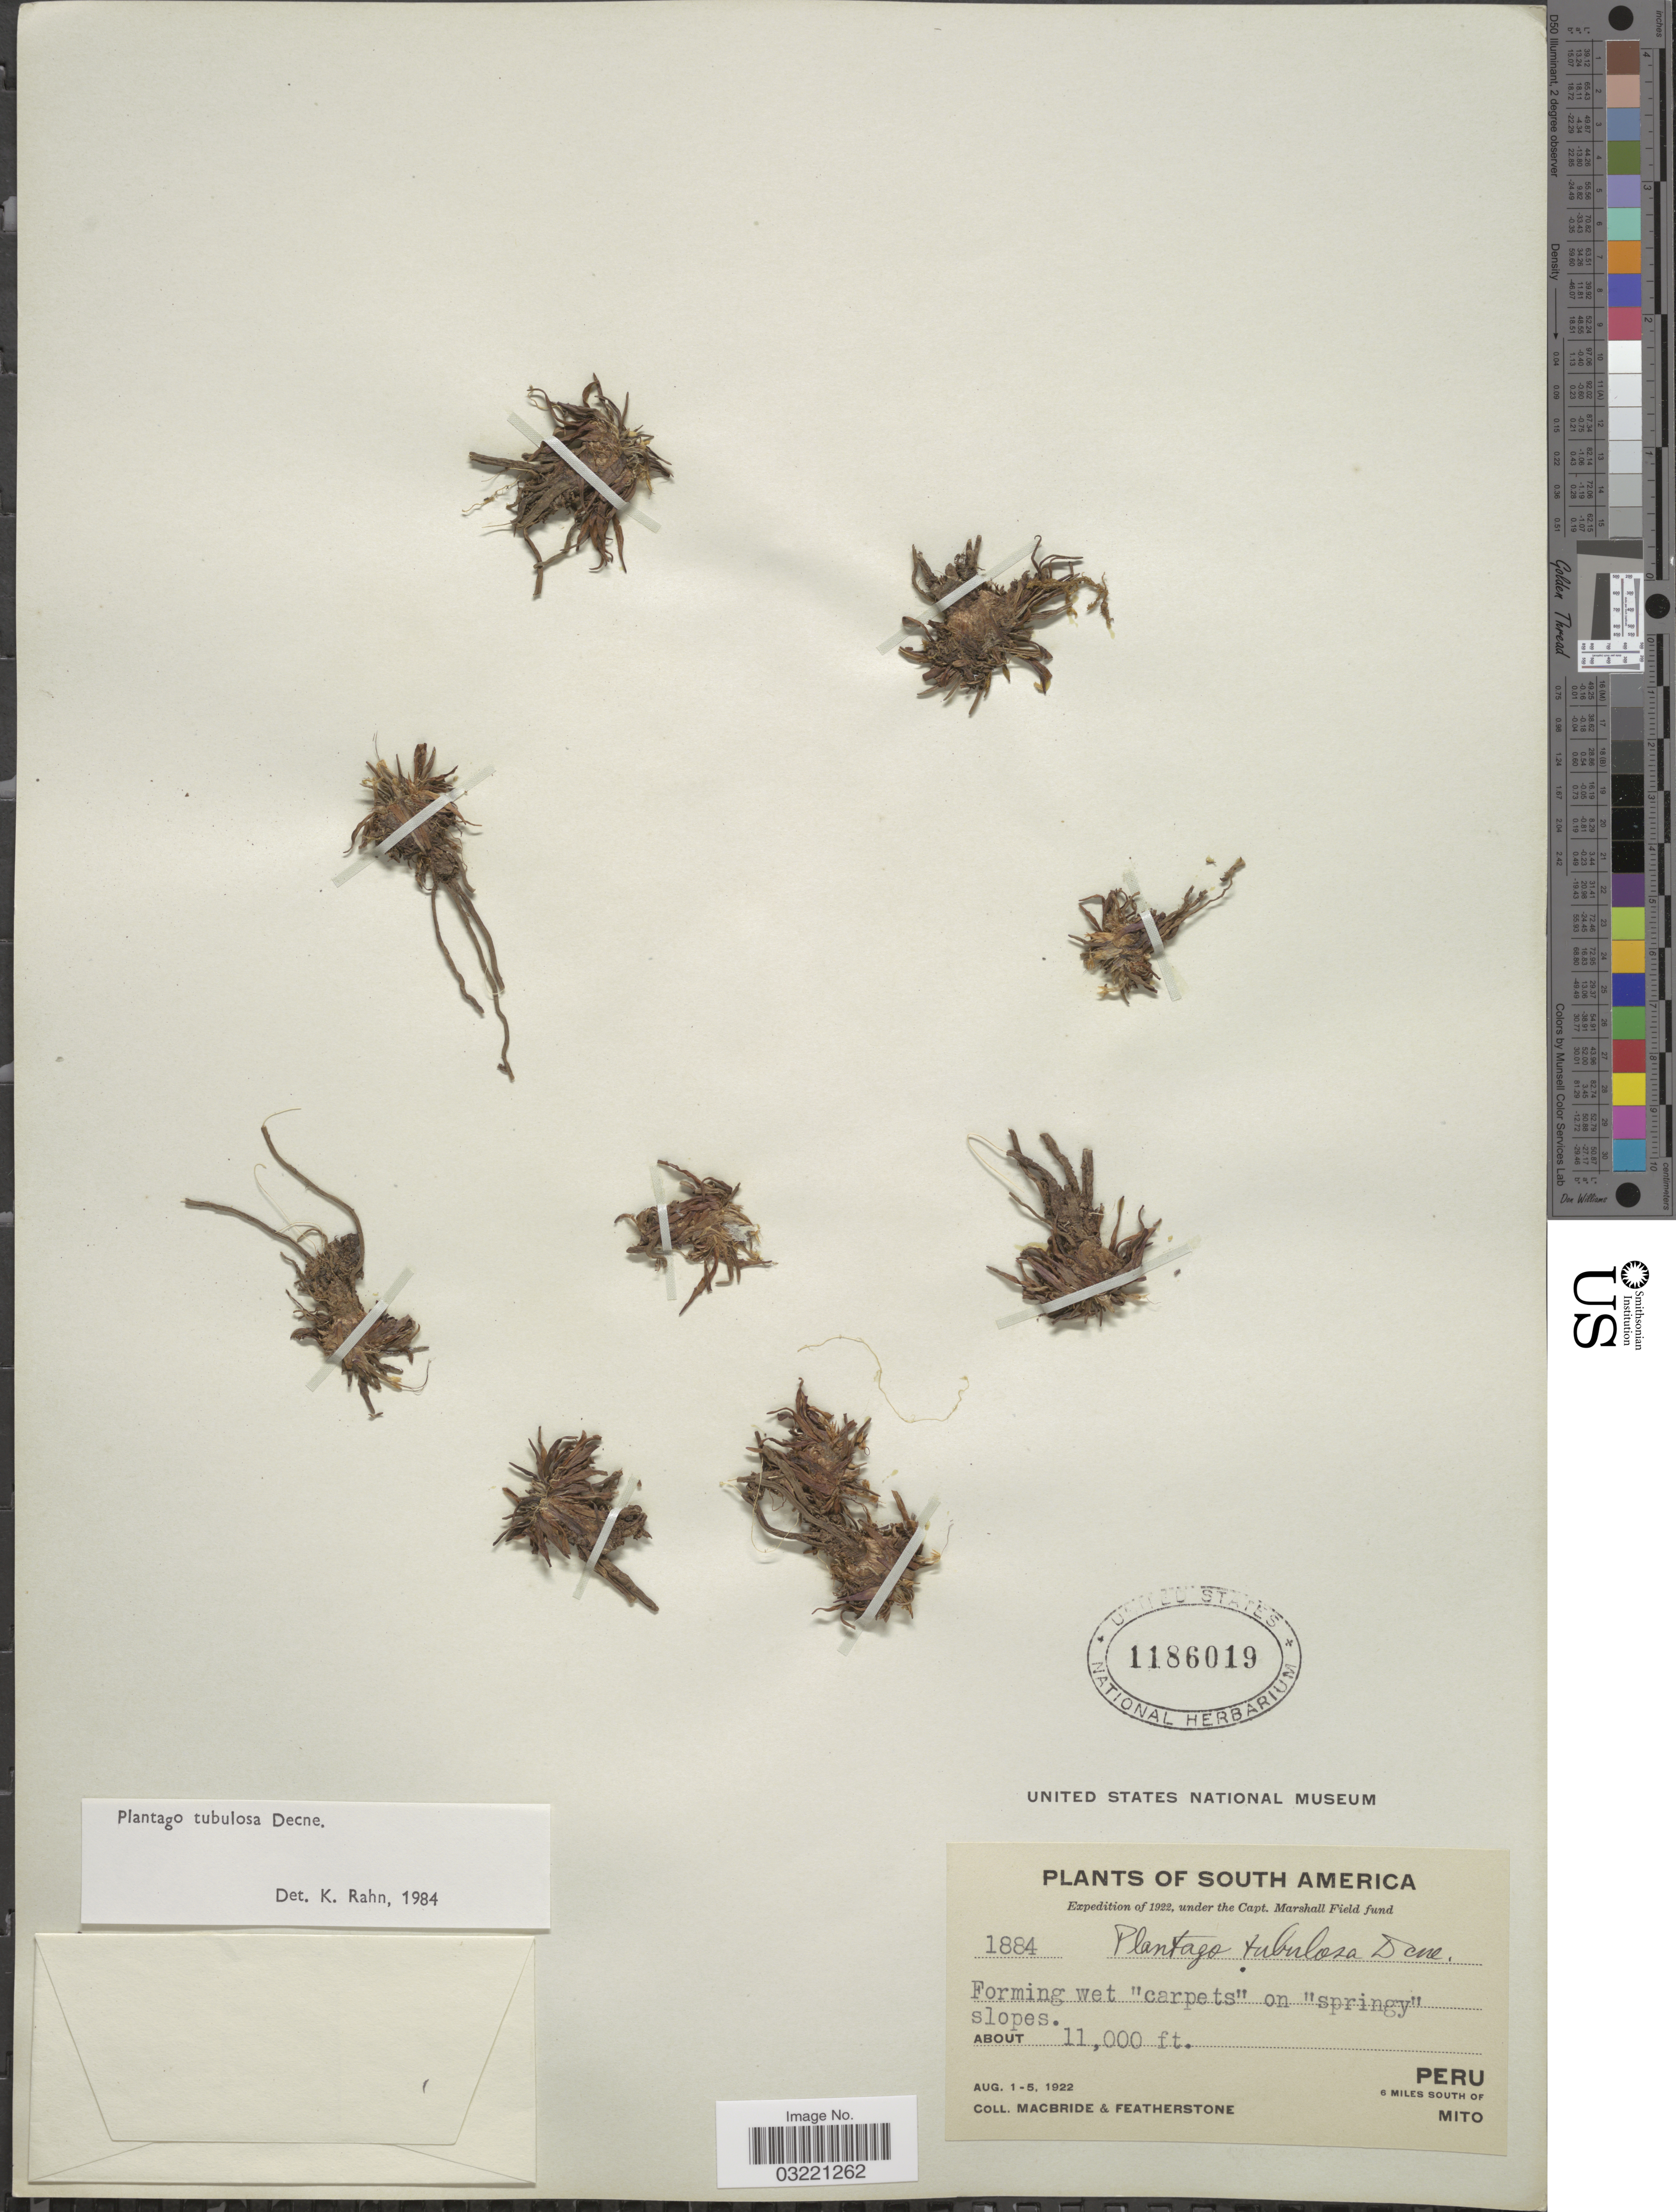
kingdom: Plantae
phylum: Tracheophyta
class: Magnoliopsida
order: Lamiales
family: Plantaginaceae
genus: Plantago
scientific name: Plantago tubulosa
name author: Decne.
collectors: Macbride, -- & -. Featherstone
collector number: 1884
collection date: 1922-08-01/1922-08-05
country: Peru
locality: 6 miles S of Mito.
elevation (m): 3353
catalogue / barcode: US 1186019